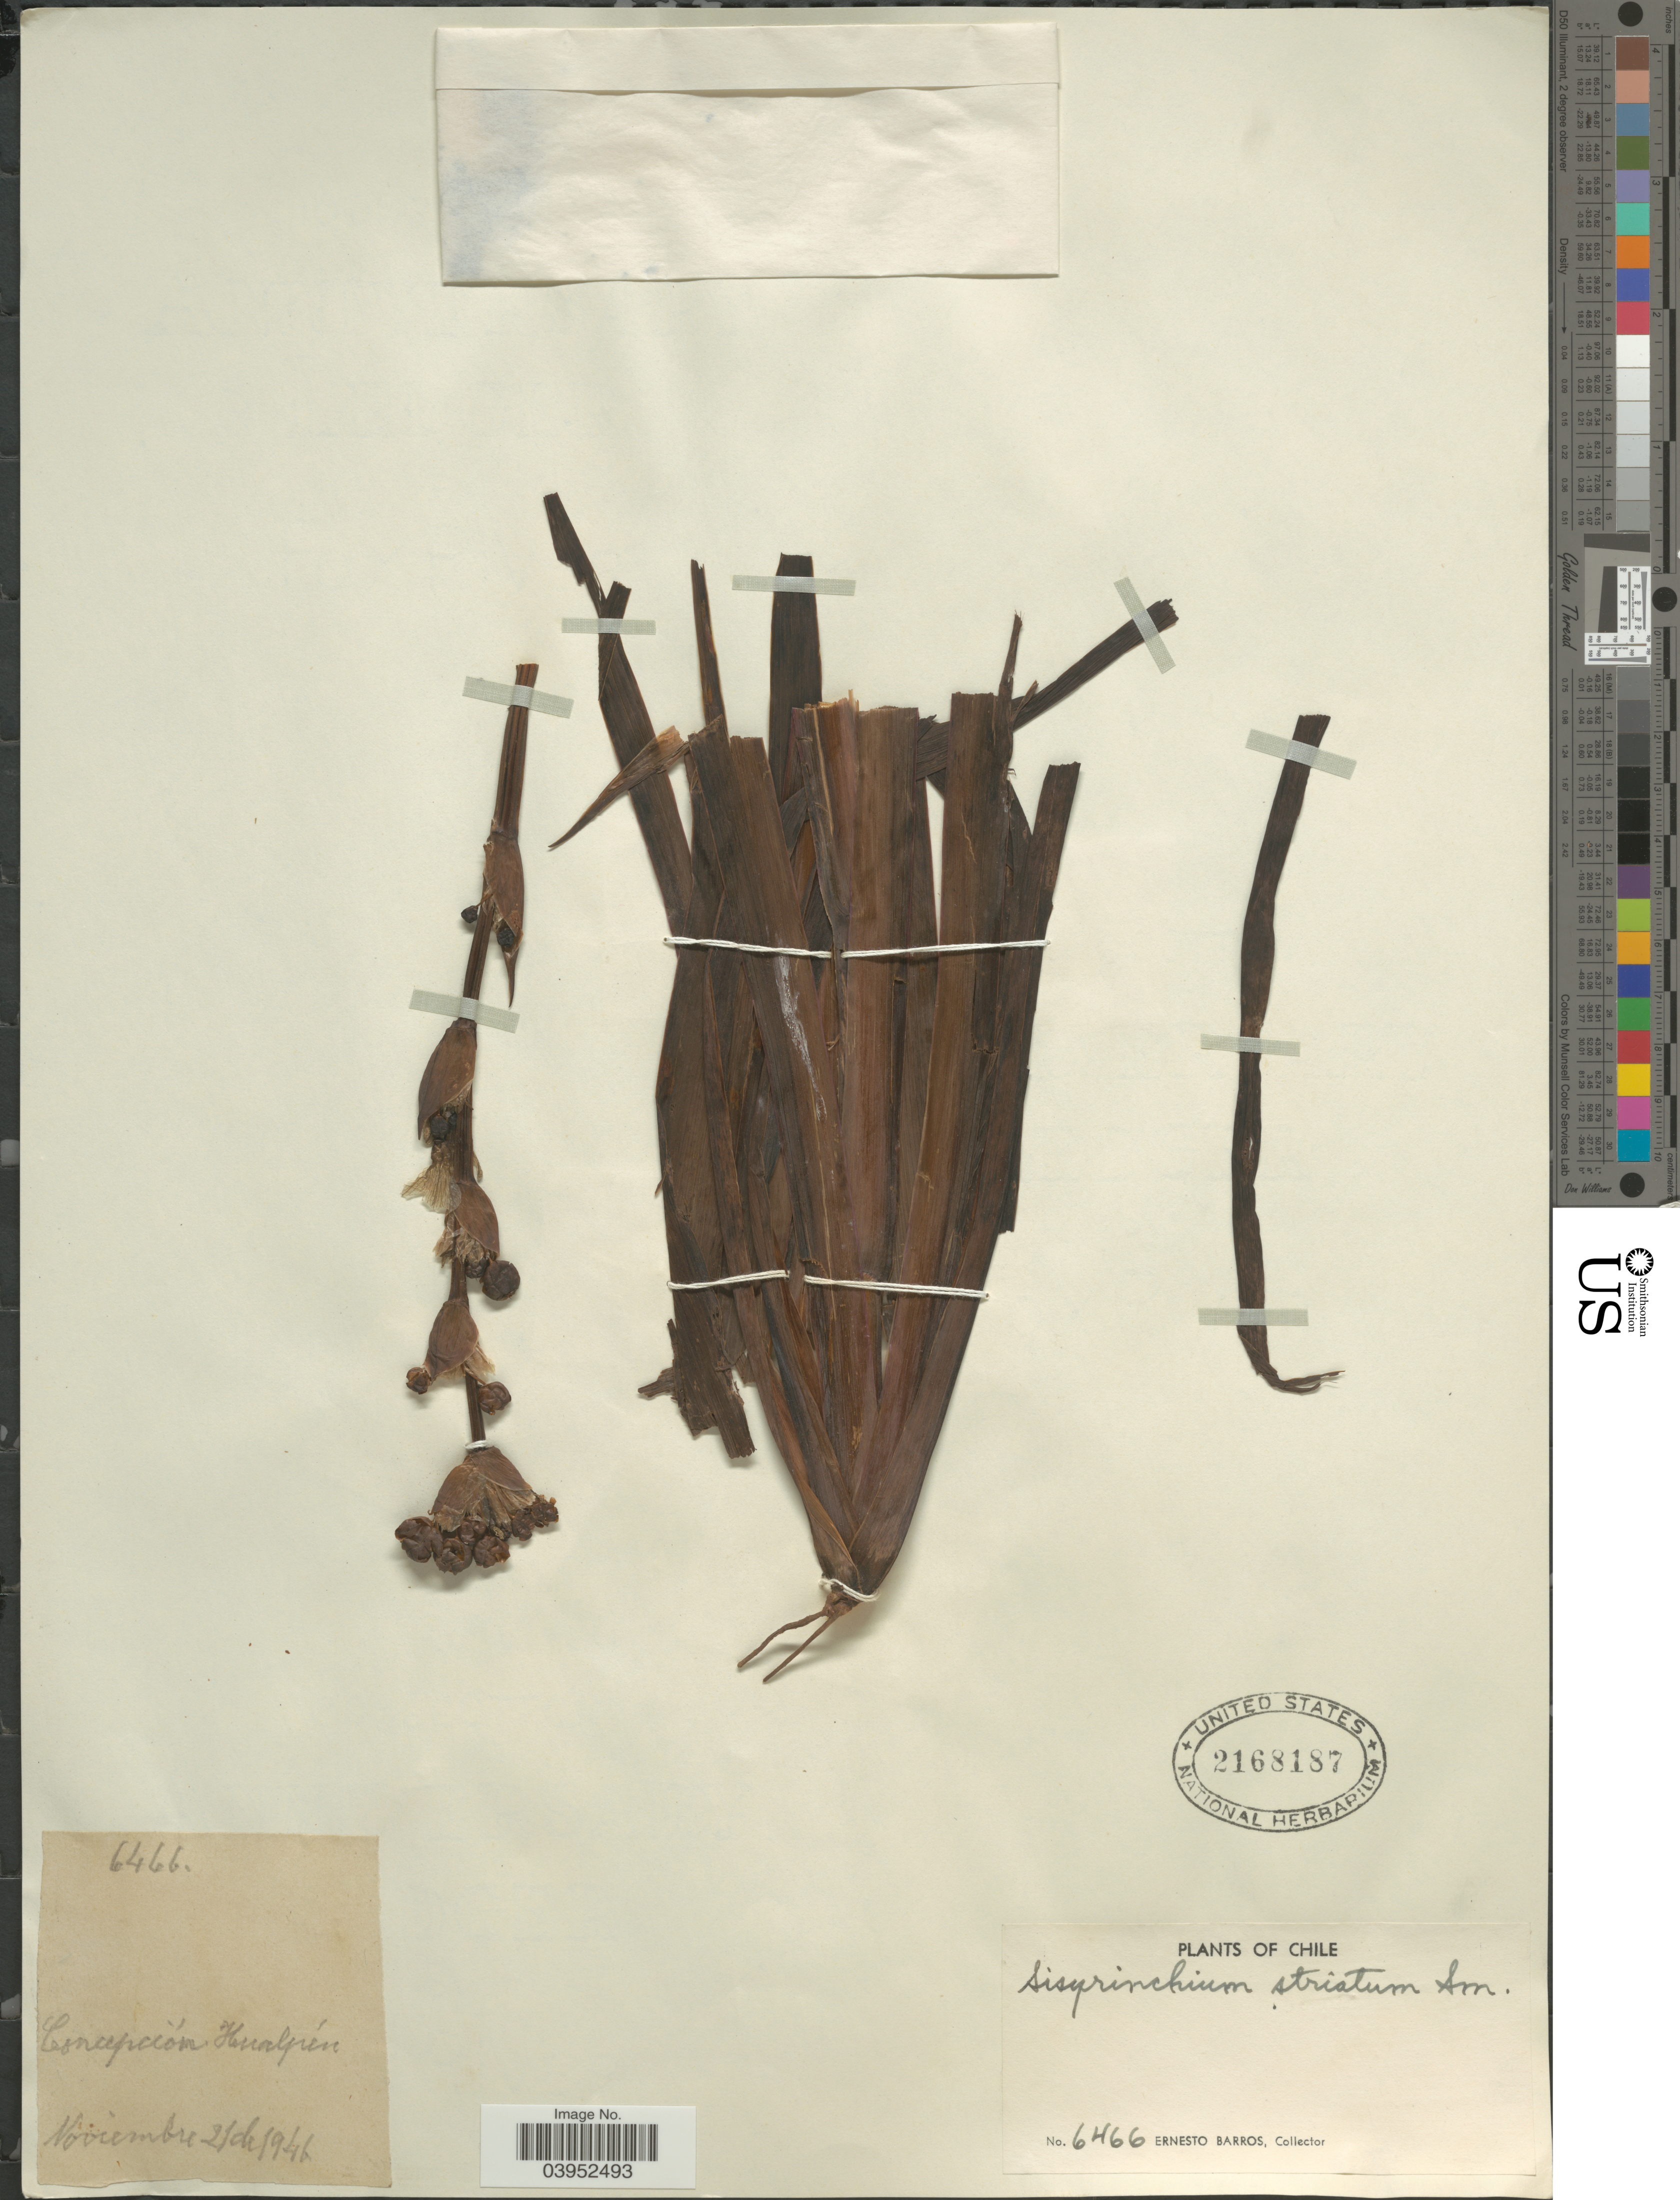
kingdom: Plantae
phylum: Tracheophyta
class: Liliopsida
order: Asparagales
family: Iridaceae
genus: Sisyrinchium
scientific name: Sisyrinchium striatum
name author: Sm.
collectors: E. Barros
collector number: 6466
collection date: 1946-11-21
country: Chile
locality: Concepción Hualpén.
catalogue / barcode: US 2168187